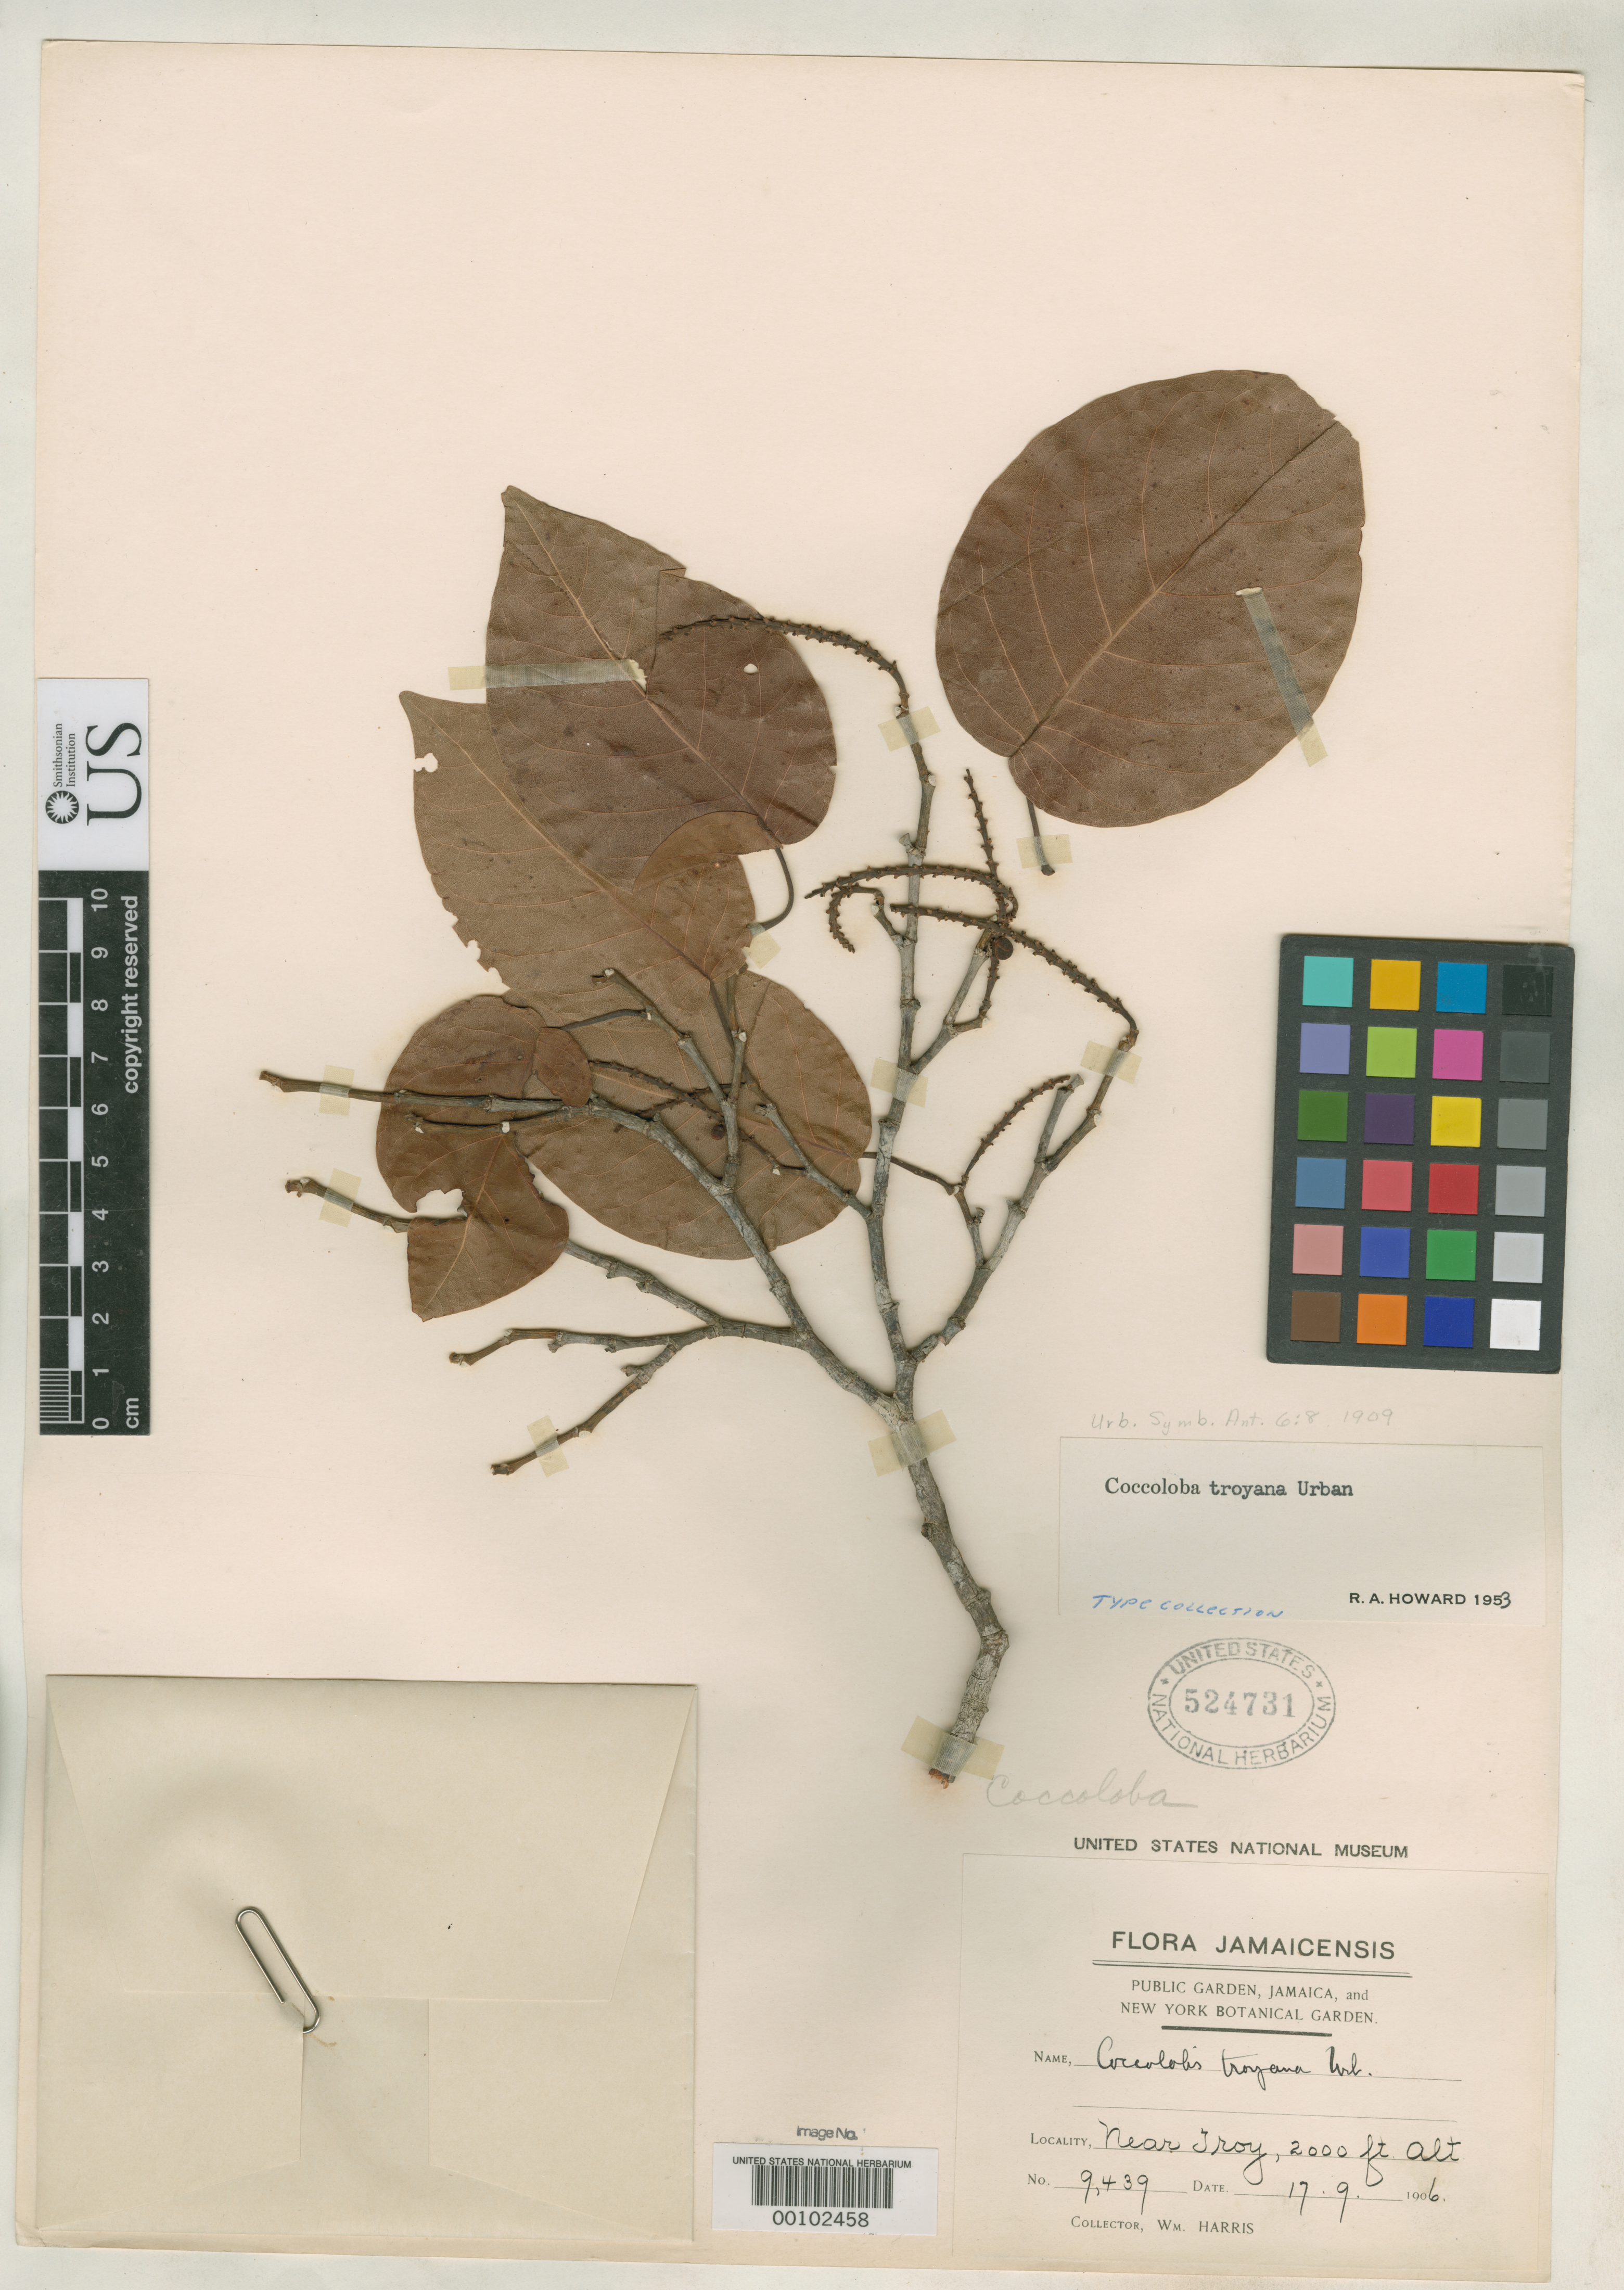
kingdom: Plantae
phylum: Tracheophyta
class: Magnoliopsida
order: Caryophyllales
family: Polygonaceae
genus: Coccoloba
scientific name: Coccoloba troyana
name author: Urb.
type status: Syntype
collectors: W. H. Harris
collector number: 9439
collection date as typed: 17 Sep 1906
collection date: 1906-09-17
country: Jamaica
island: Greater Antilles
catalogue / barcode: US 524731